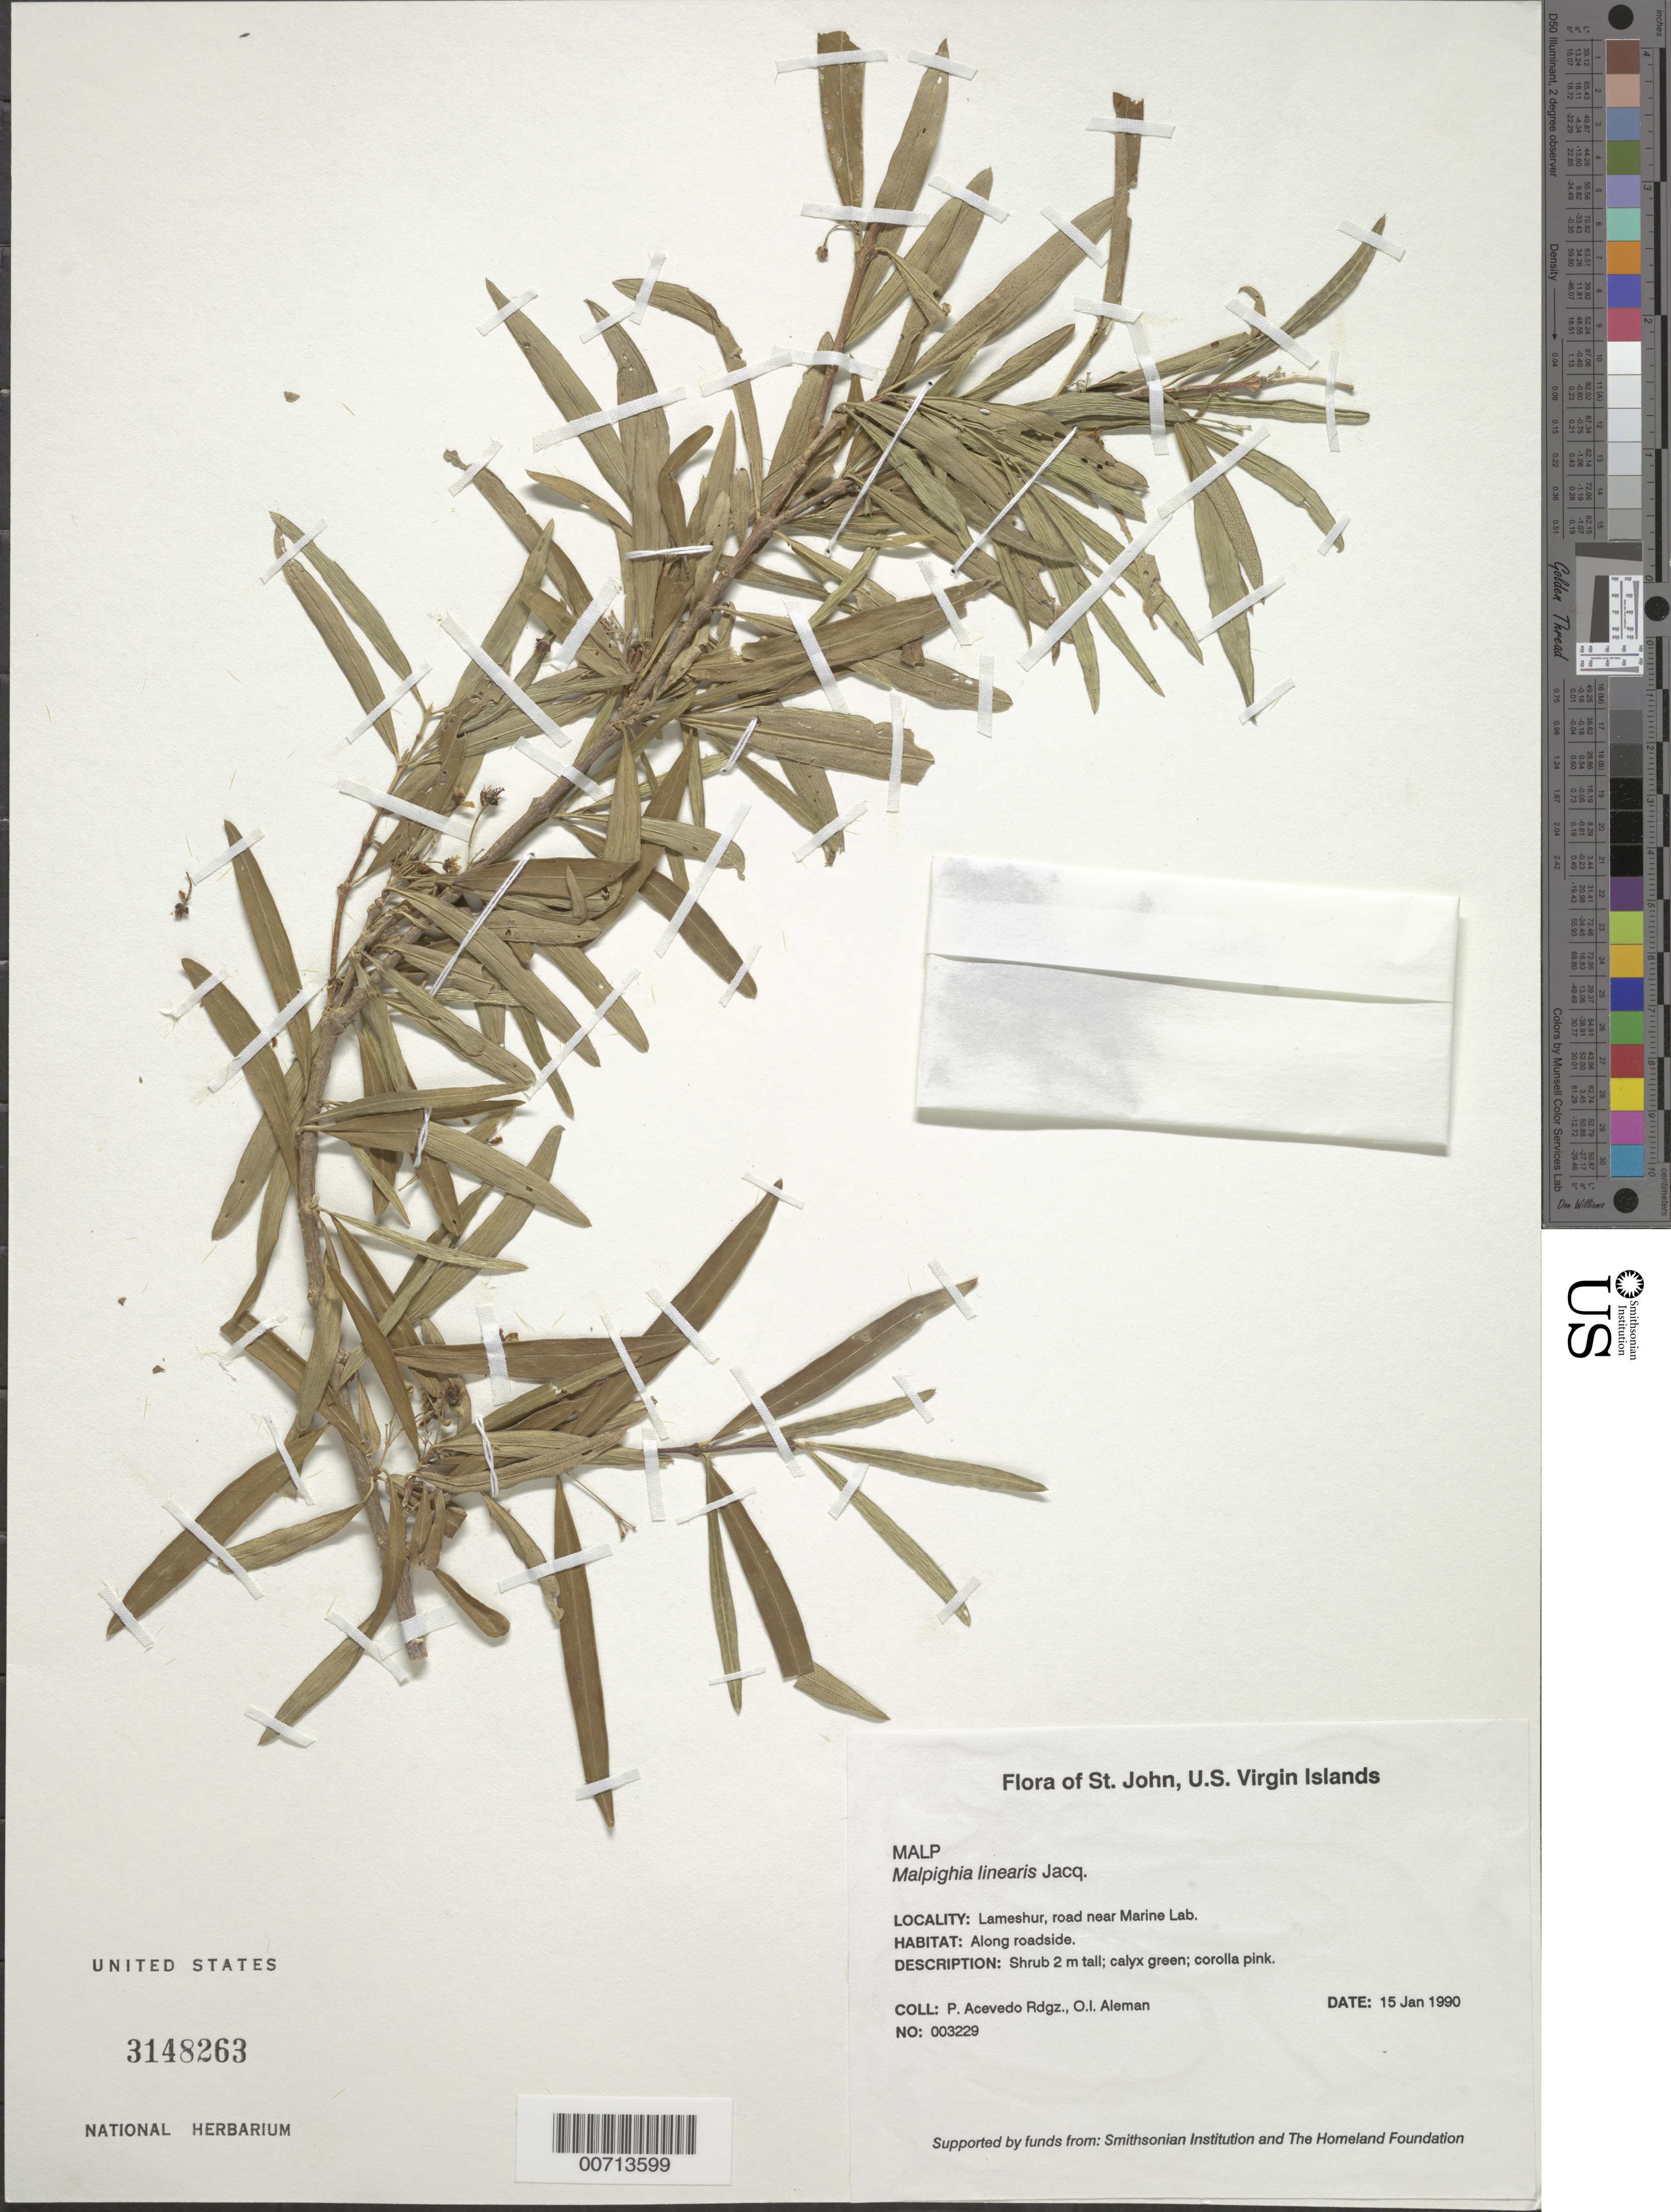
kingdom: Plantae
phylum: Tracheophyta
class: Magnoliopsida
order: Malpighiales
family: Malpighiaceae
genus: Malpighia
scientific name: Malpighia linearis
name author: Jacq.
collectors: P. Acevedo-Rodr. & O. Alemán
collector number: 3229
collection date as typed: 15 Jan 1990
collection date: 1990-01-15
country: U.S. Virgin Islands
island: St. John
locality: Coral Bay Quarter; Lameshur, road near Marine Lab.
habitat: Along roadside.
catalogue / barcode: US 3148263